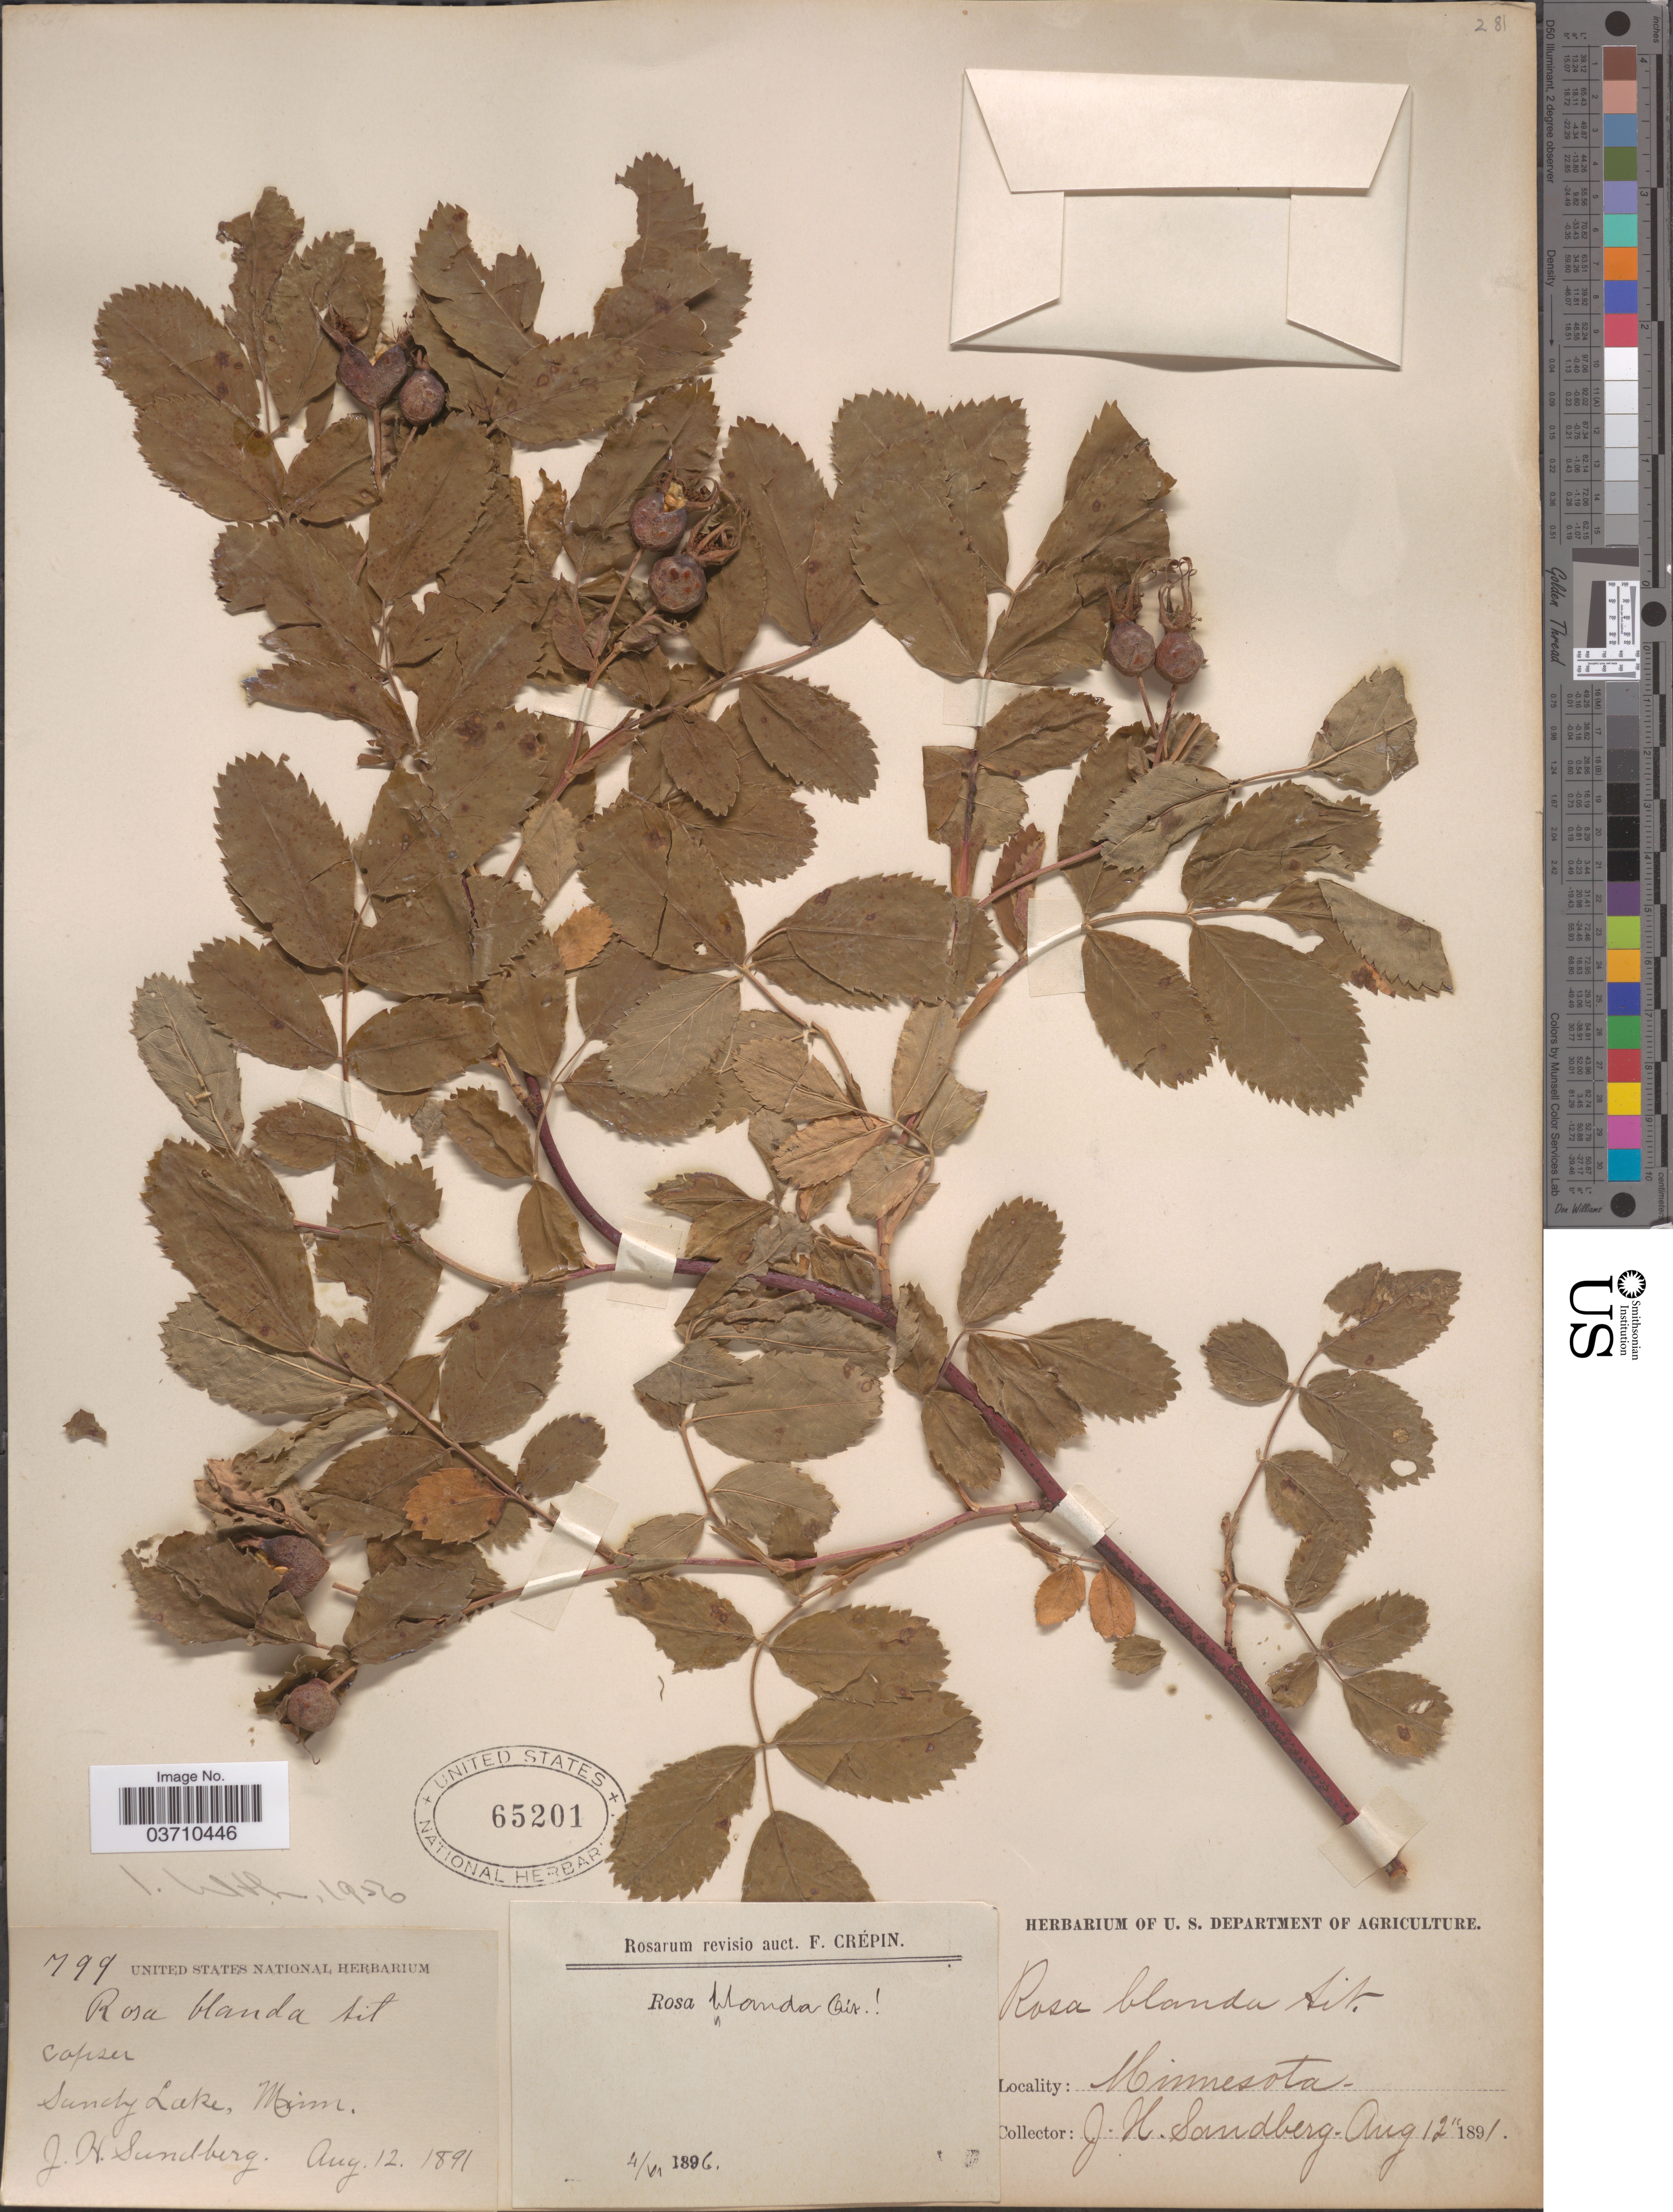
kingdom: Plantae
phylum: Tracheophyta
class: Magnoliopsida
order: Rosales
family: Rosaceae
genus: Rosa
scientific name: Rosa blanda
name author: Aiton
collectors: J. H. Sandberg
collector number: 799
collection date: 1891-08-12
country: United States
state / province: Minnesota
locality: Sandy Lake.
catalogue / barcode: US 65201